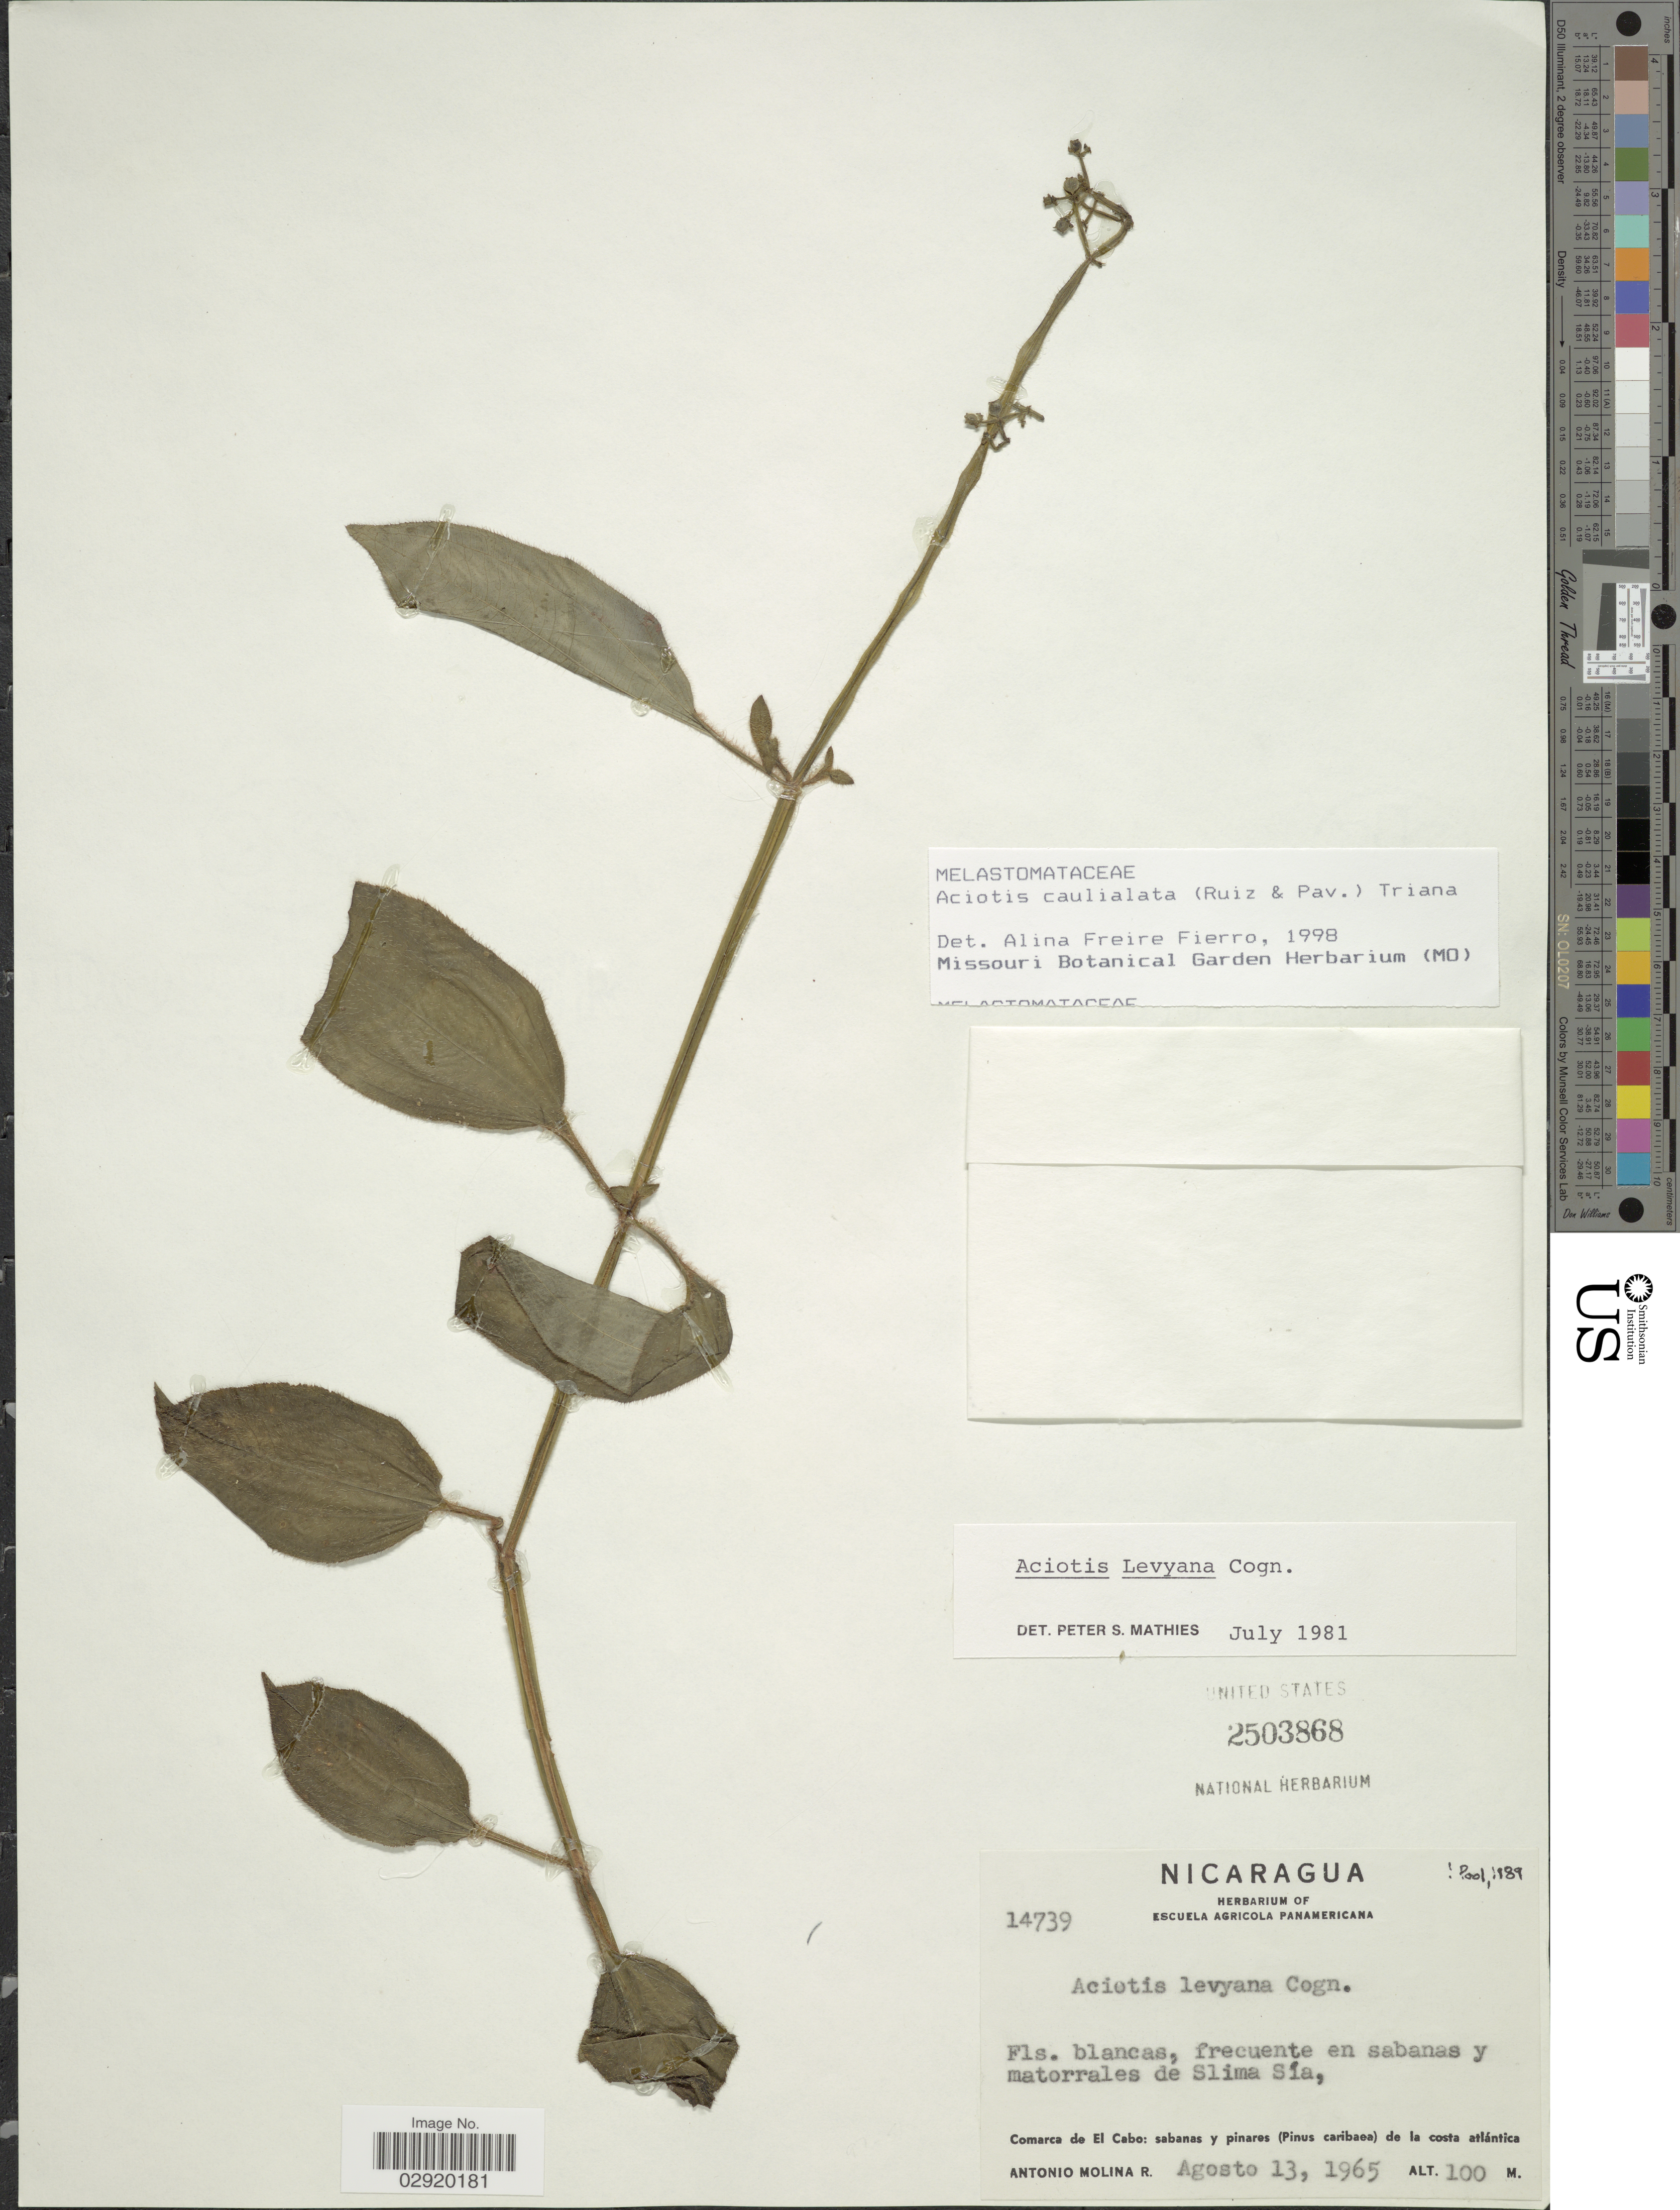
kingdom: Plantae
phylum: Tracheophyta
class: Magnoliopsida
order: Myrtales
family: Melastomataceae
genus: Aciotis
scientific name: Aciotis rubricaulis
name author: (Mart. ex DC.) Triana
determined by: Nunes da Silva, Diego, (RB), Jardim Botanico do Rio de Janeiro - Herbario (BRAZIL)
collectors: A. Molina R.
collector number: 14739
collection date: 1965-08-13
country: Nicaragua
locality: Frecuente en sabanas y matorrales de Slima Sía. Comarca de El Cabo: sabanas y pinares (Pinus caribaea) de la costa atlántica.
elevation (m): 100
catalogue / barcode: US 2503868